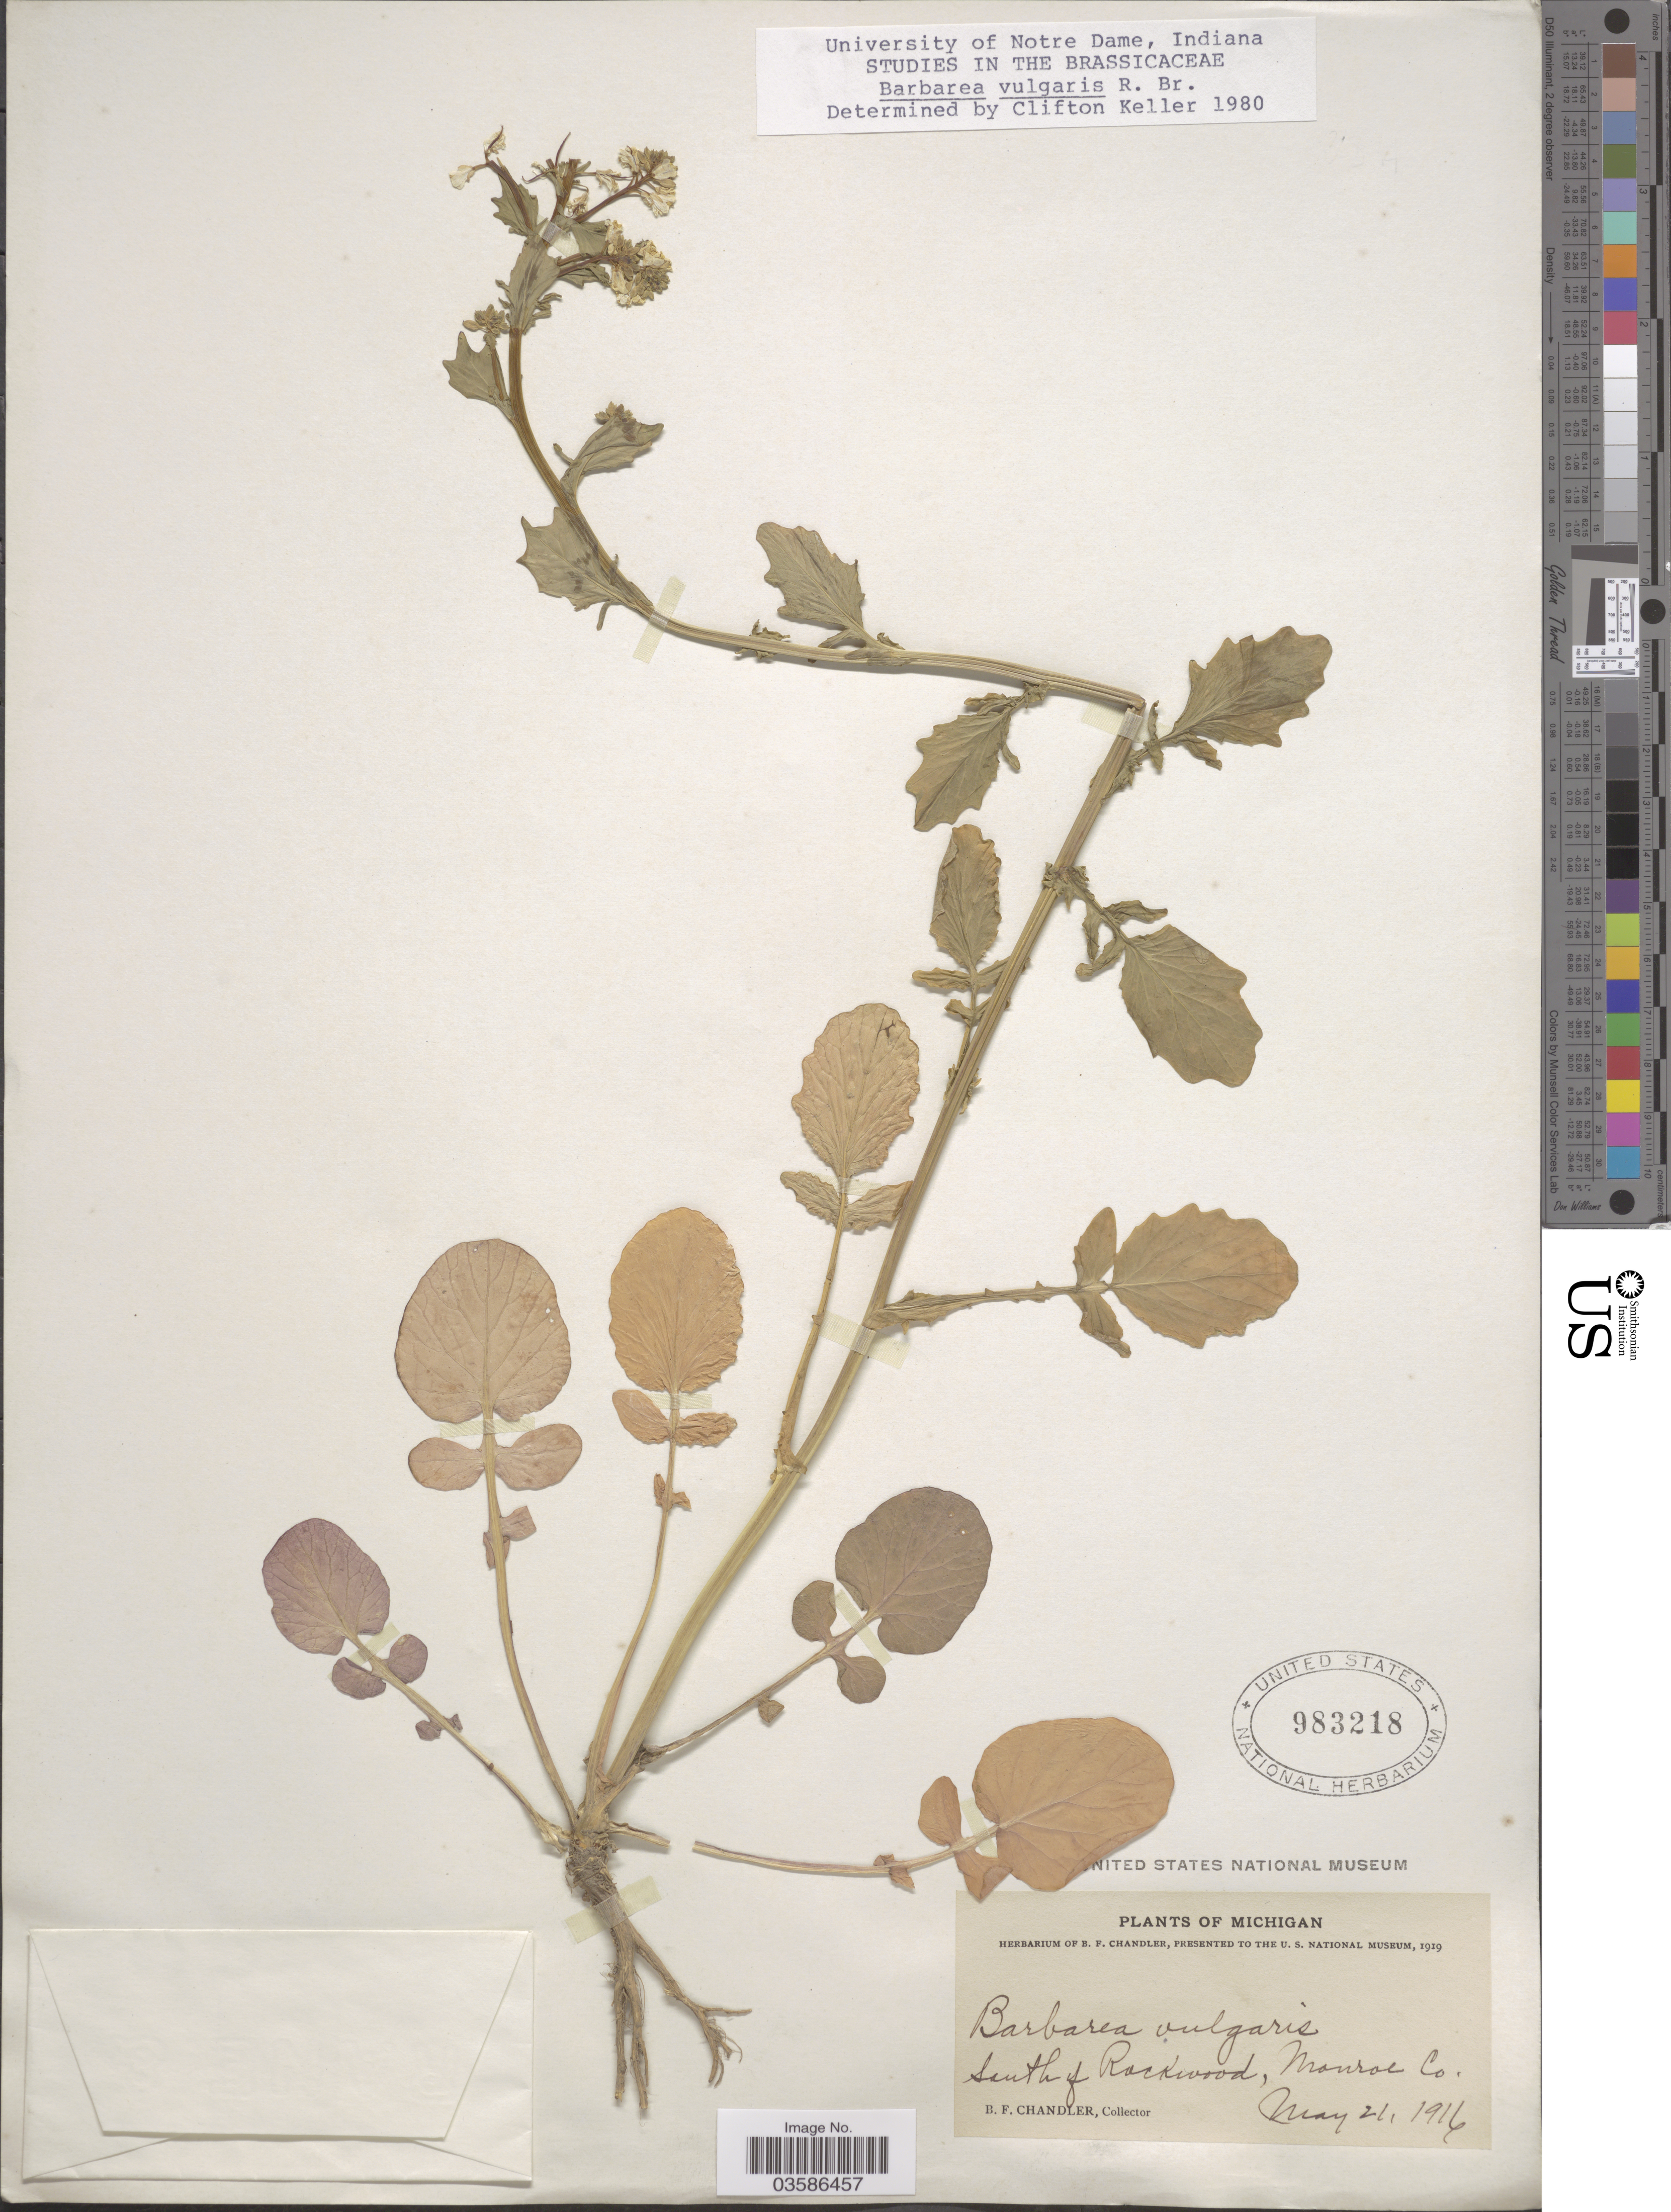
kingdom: Plantae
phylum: Tracheophyta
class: Magnoliopsida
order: Brassicales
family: Brassicaceae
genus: Barbarea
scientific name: Barbarea vulgaris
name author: W.T. Aiton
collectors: B. F. Chandler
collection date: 1916-05-21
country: United States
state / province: Michigan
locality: South of Rockwood, Monroe co.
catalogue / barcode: US 983218